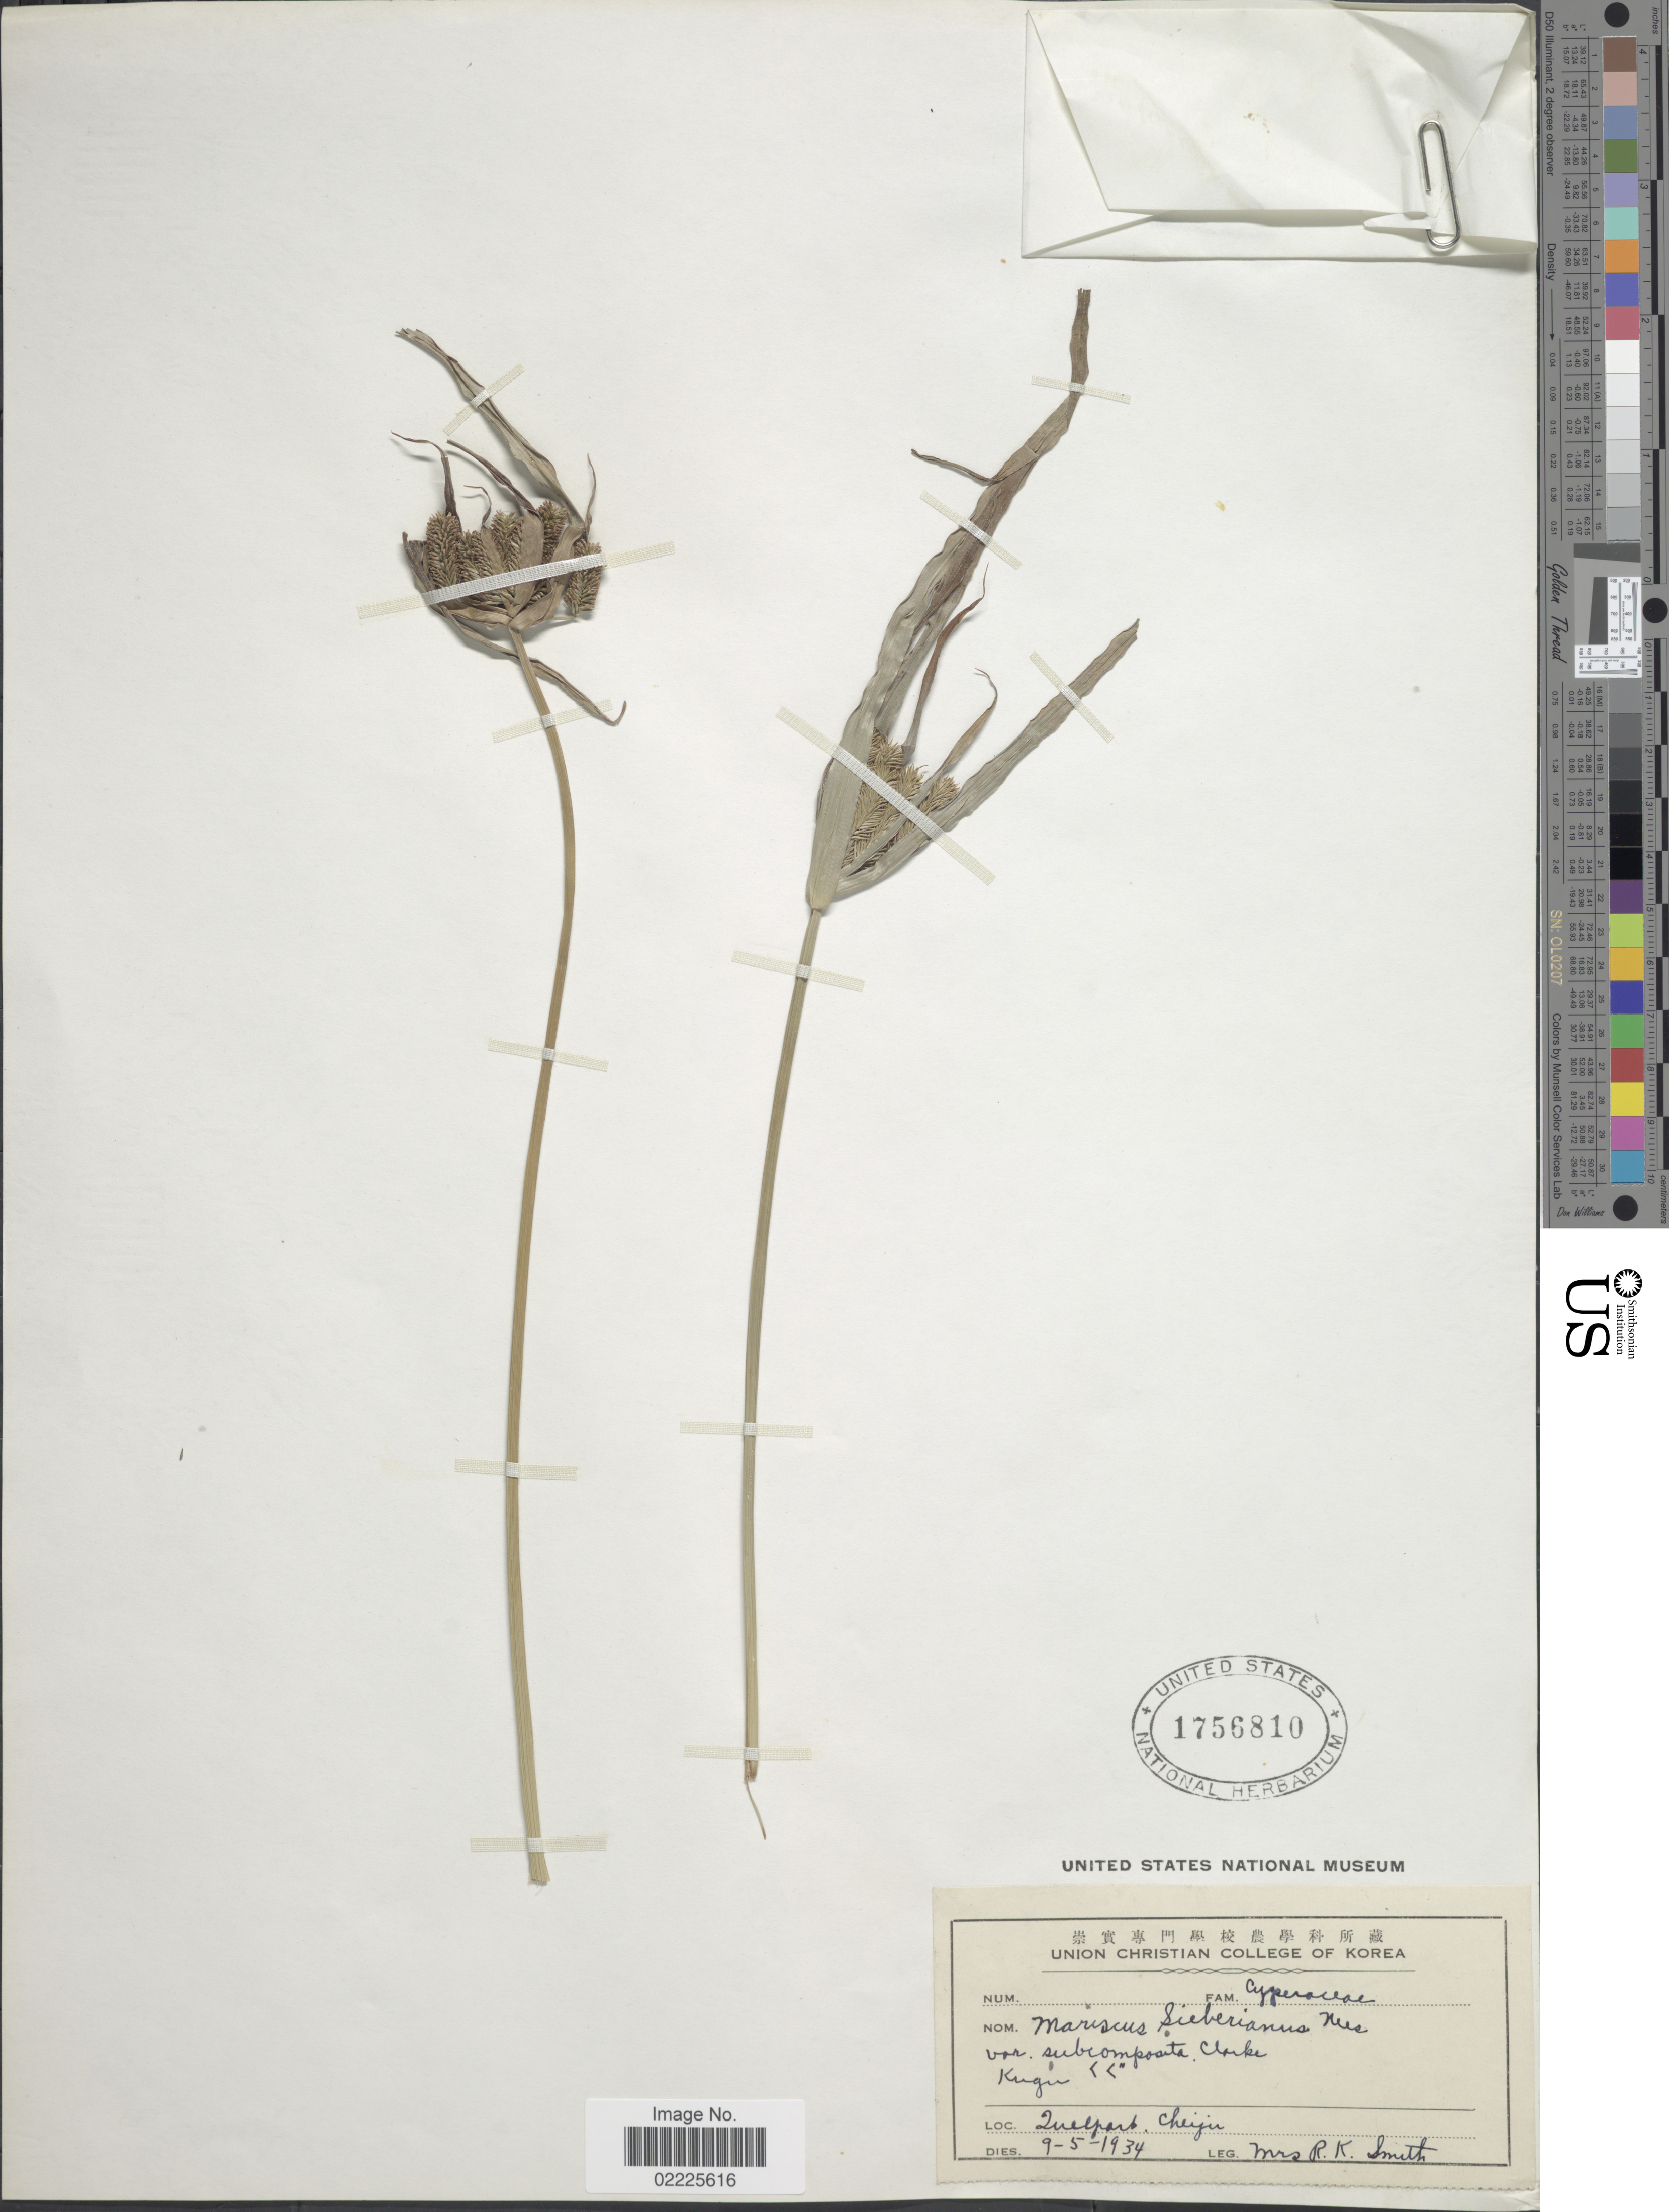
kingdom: Plantae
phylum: Tracheophyta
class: Liliopsida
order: Poales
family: Cyperaceae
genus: Cyperus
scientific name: Cyperus cyperoides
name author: (L.) Kuntze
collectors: Mrs. R. K. Smith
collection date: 1934-05-09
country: North Korea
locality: Quelpart, Cheiju.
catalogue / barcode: US 1756810